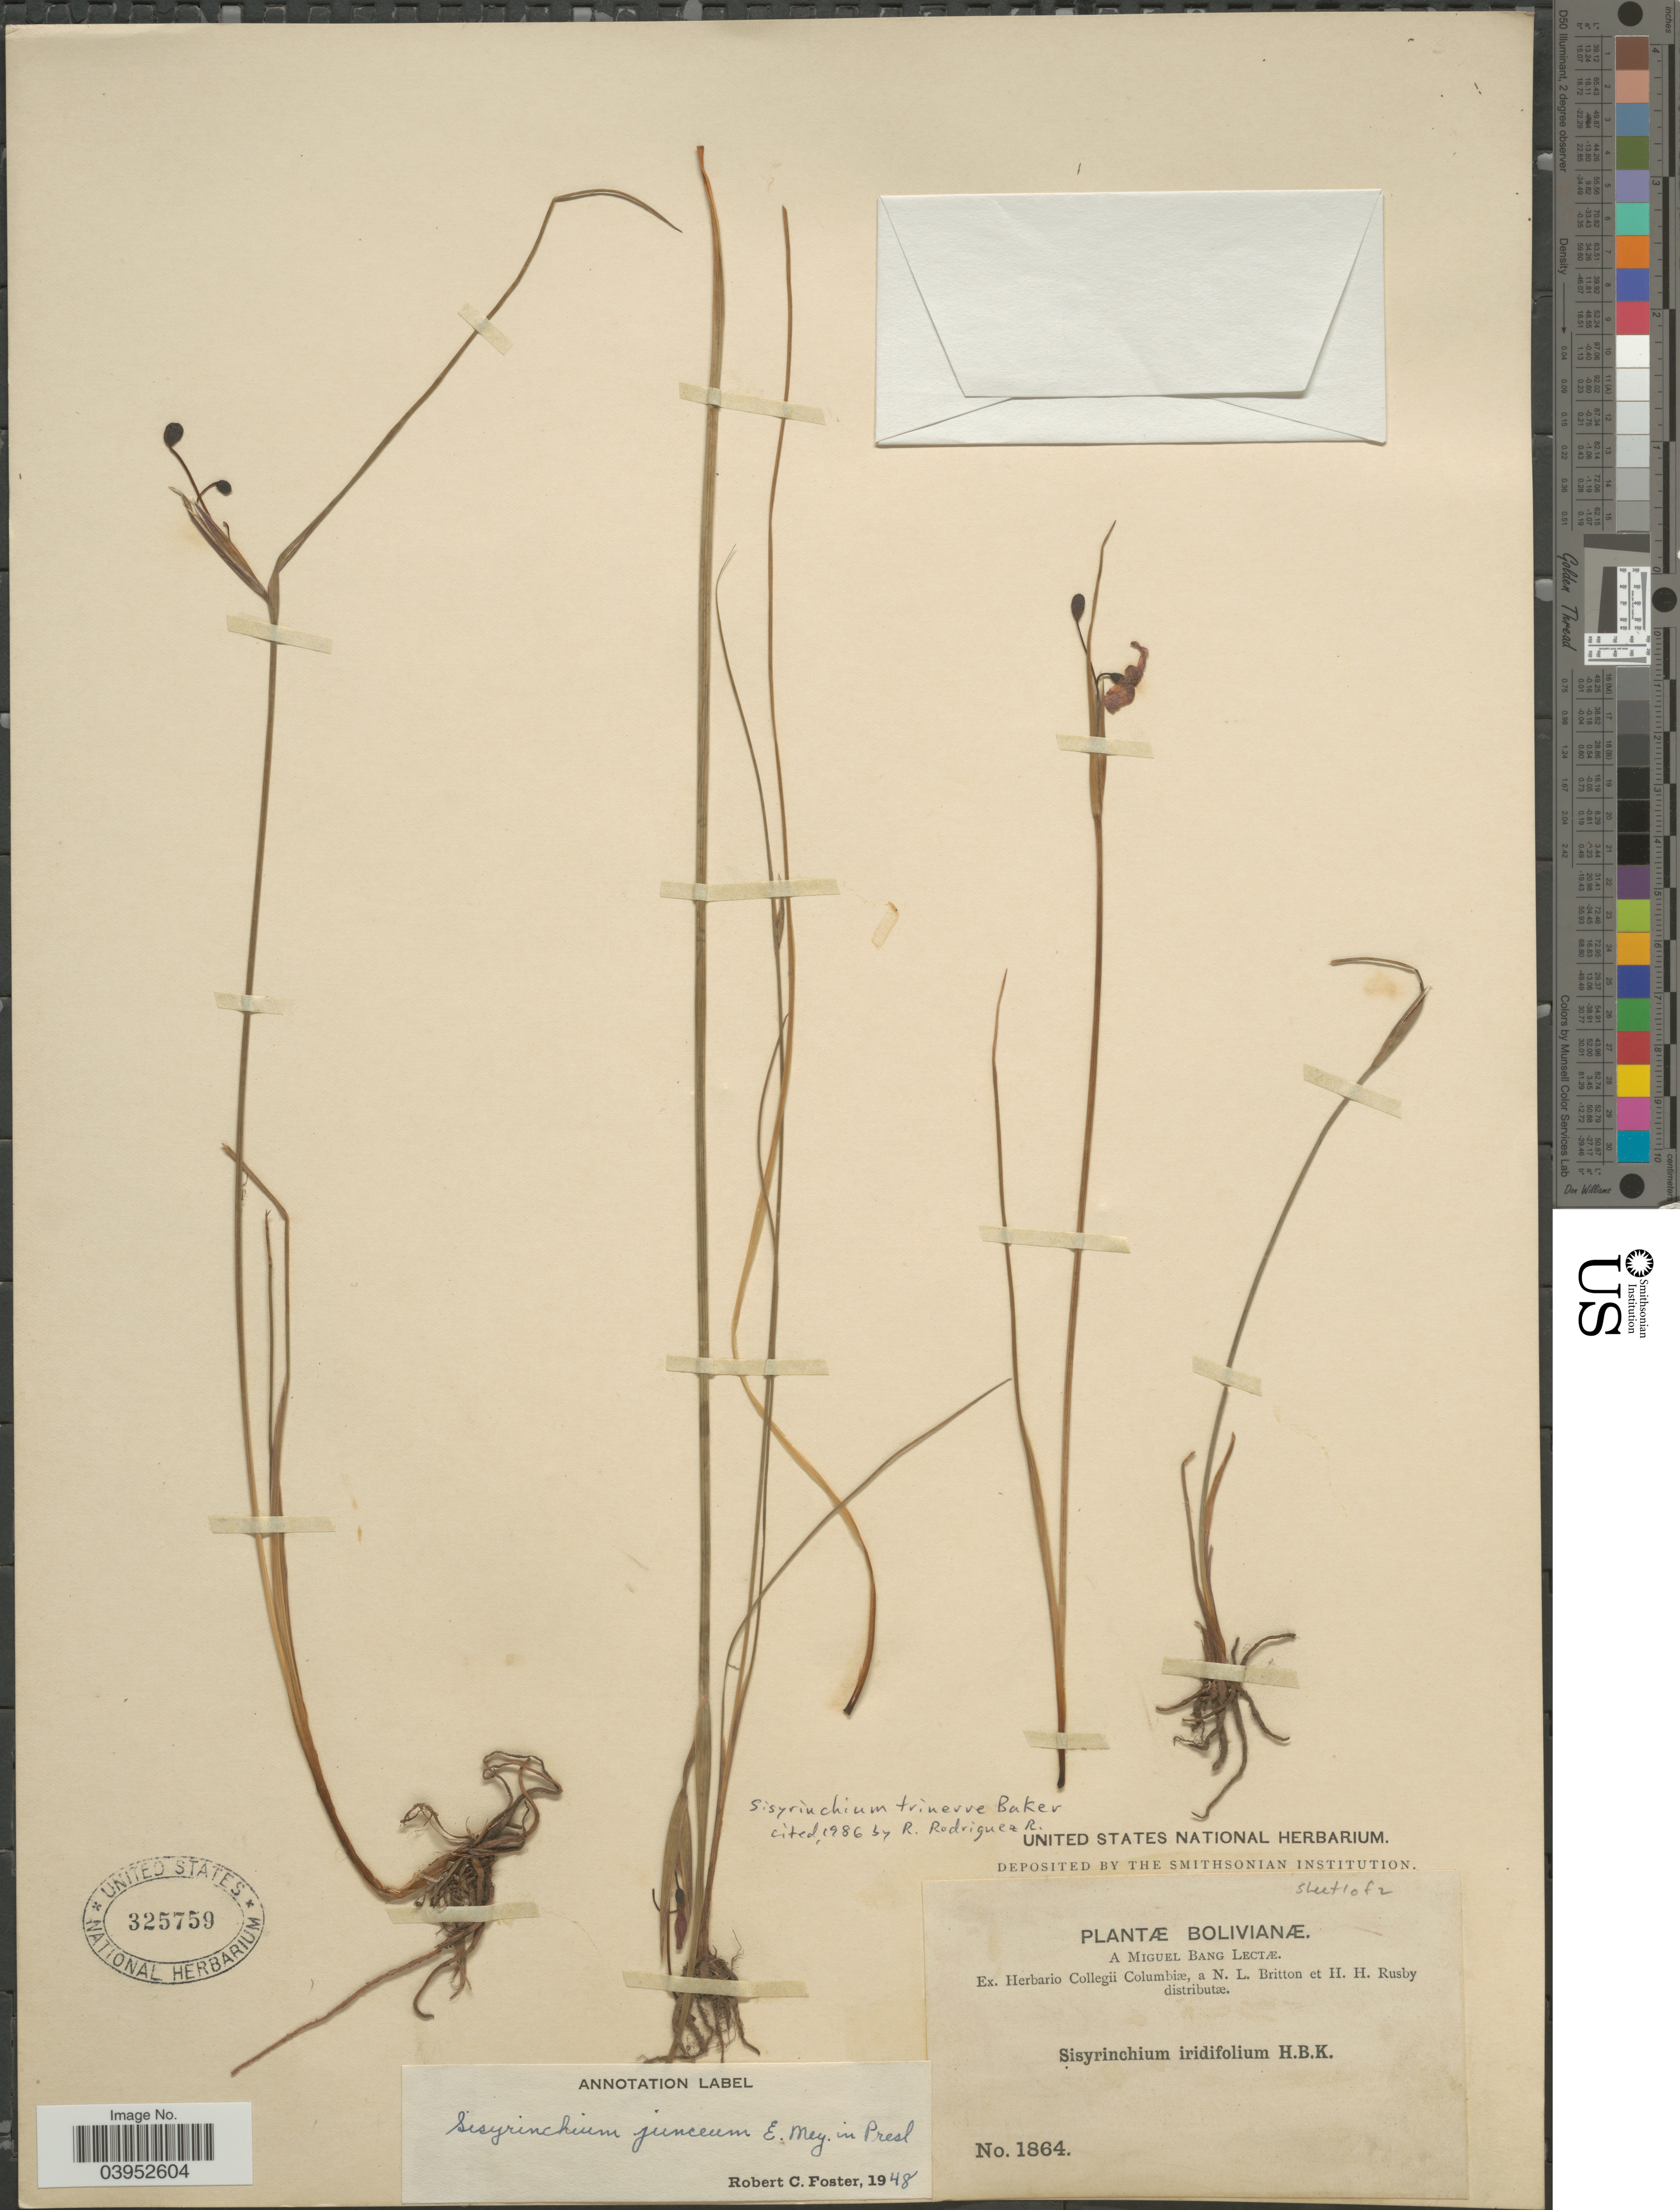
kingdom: Plantae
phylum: Tracheophyta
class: Liliopsida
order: Asparagales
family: Iridaceae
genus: Sisyrinchium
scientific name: Sisyrinchium trinerve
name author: Baker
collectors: M. Bang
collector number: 1864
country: Bolivia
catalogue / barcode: US 325759